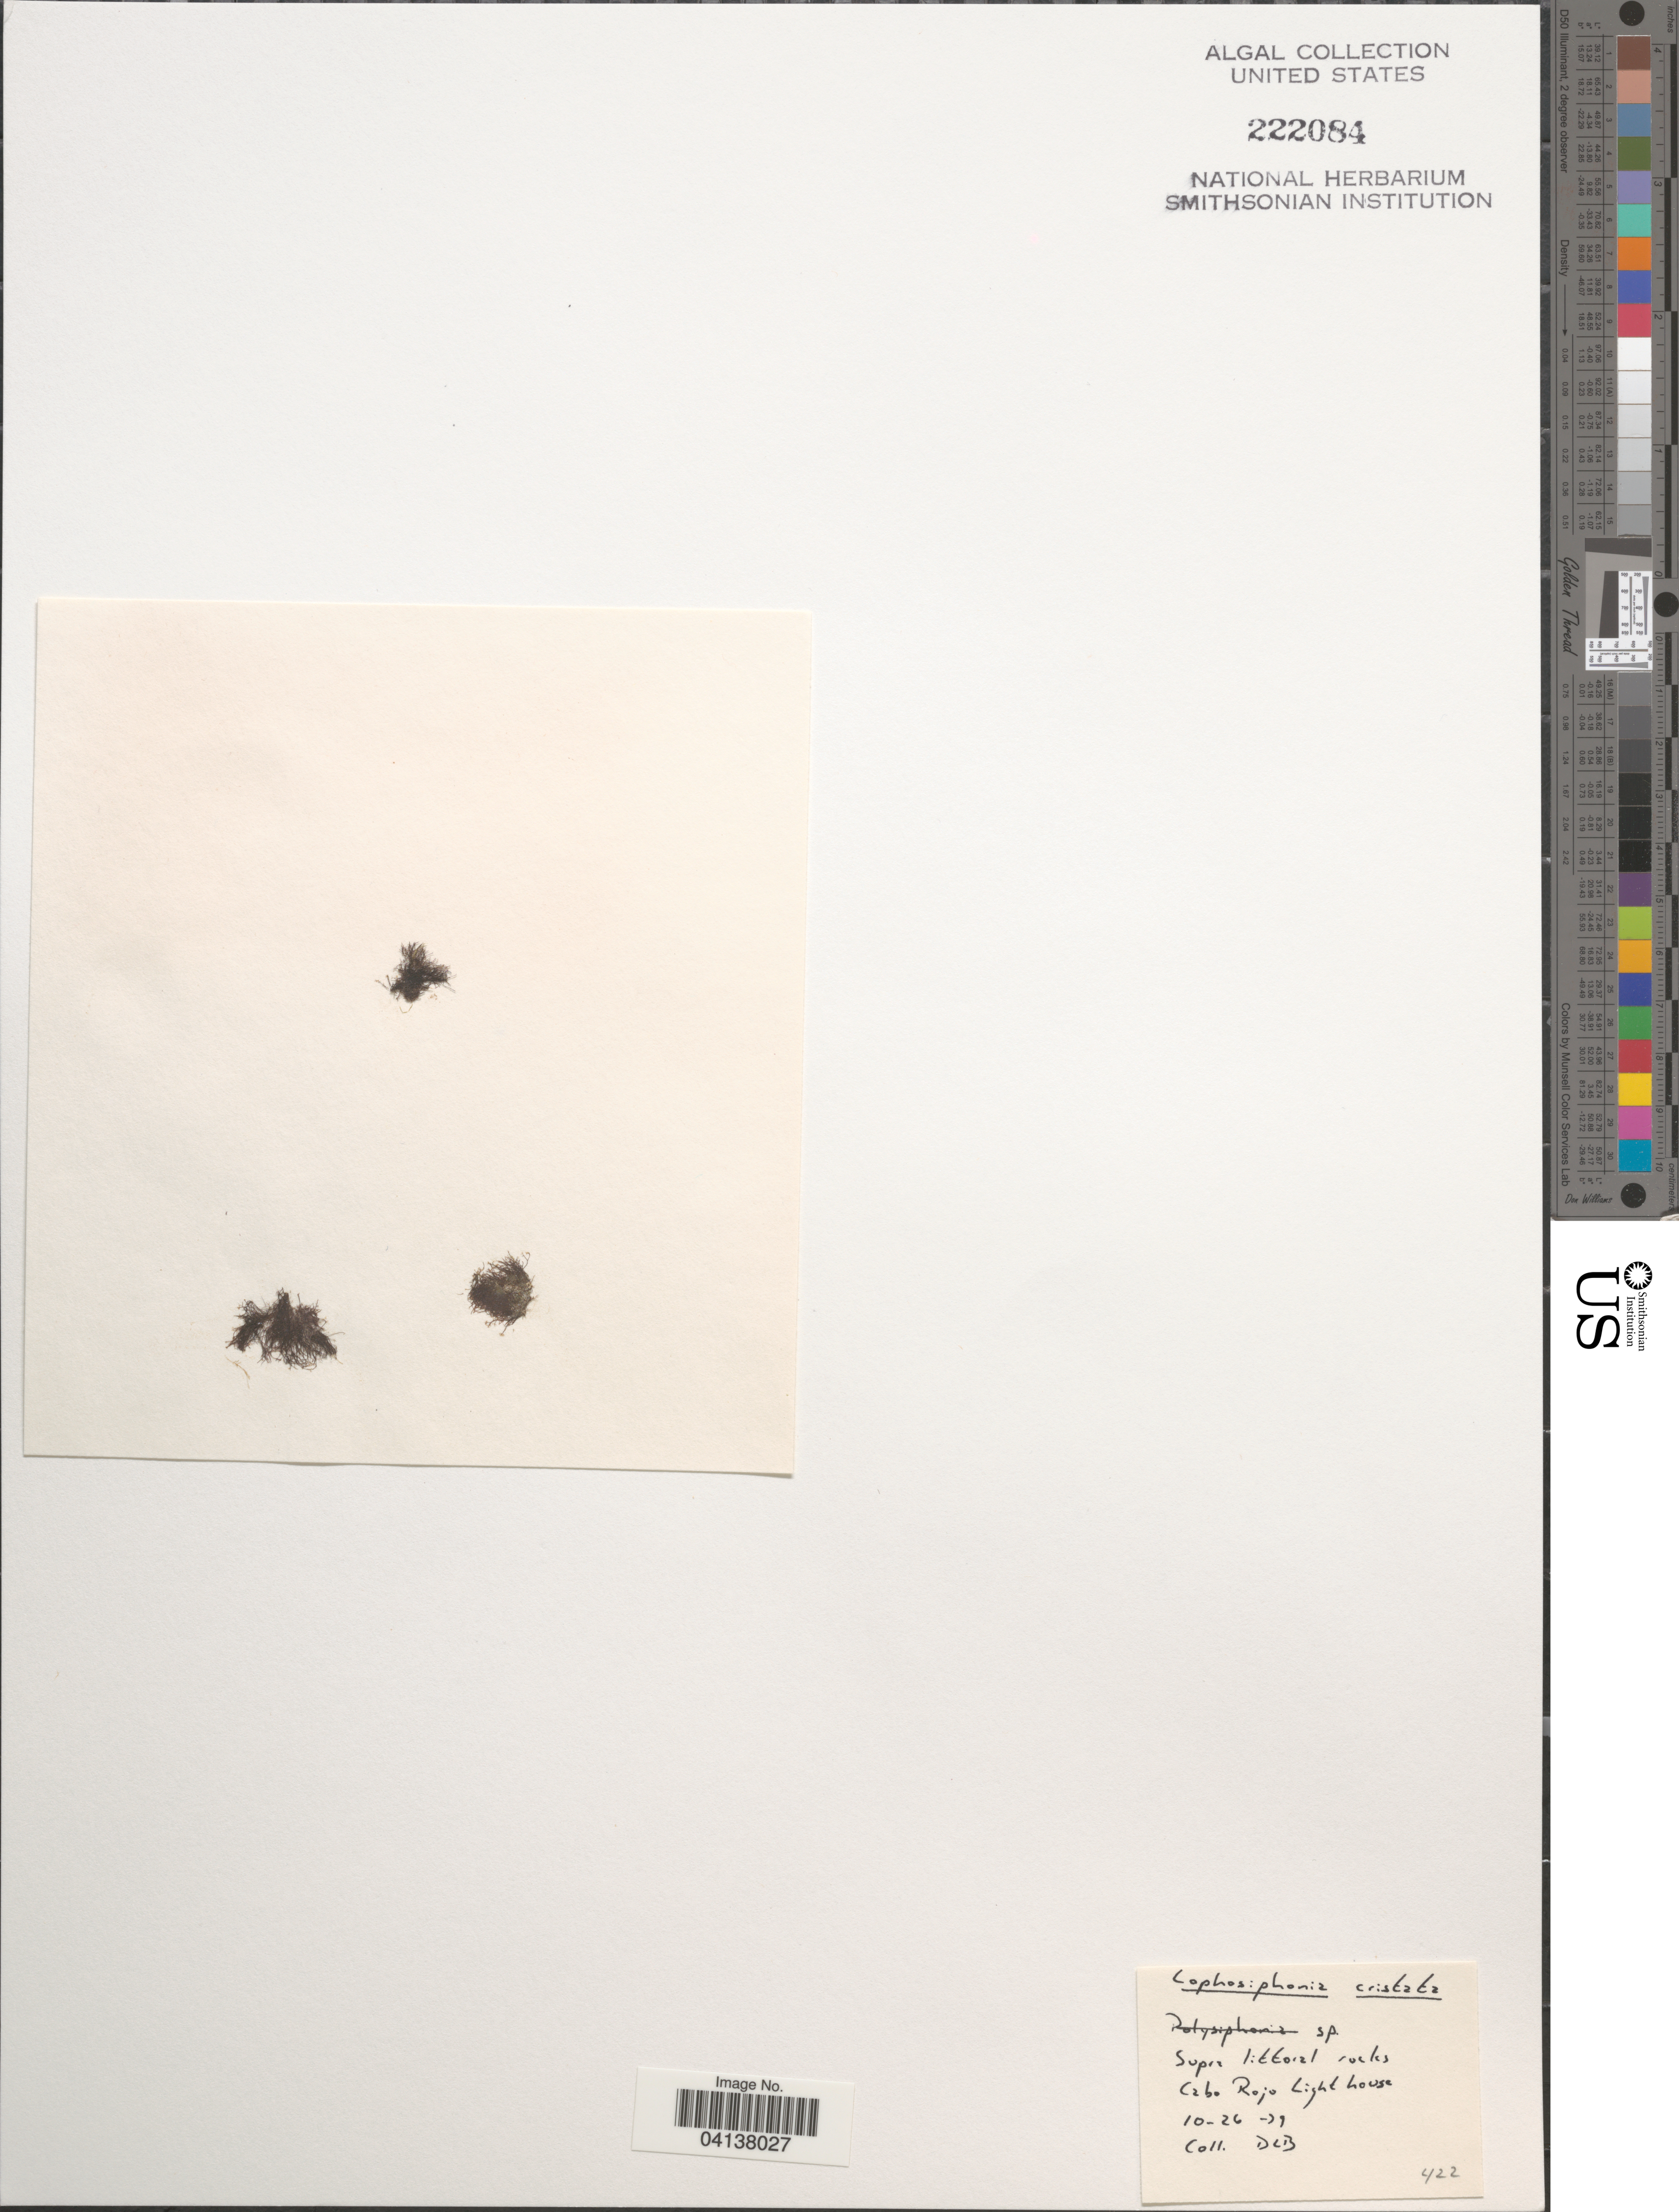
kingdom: Plantae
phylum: Rhodophyta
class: Florideophyceae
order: Ceramiales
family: Rhodomelaceae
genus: Lophosiphonia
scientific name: Lophosiphonia cristata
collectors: D. L. B.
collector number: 422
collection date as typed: Transcribed d/m/y: 26/10/79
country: Puerto Rico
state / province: Çabo Rojo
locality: Cabo Rojo Lighthouse.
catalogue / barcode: US 222084